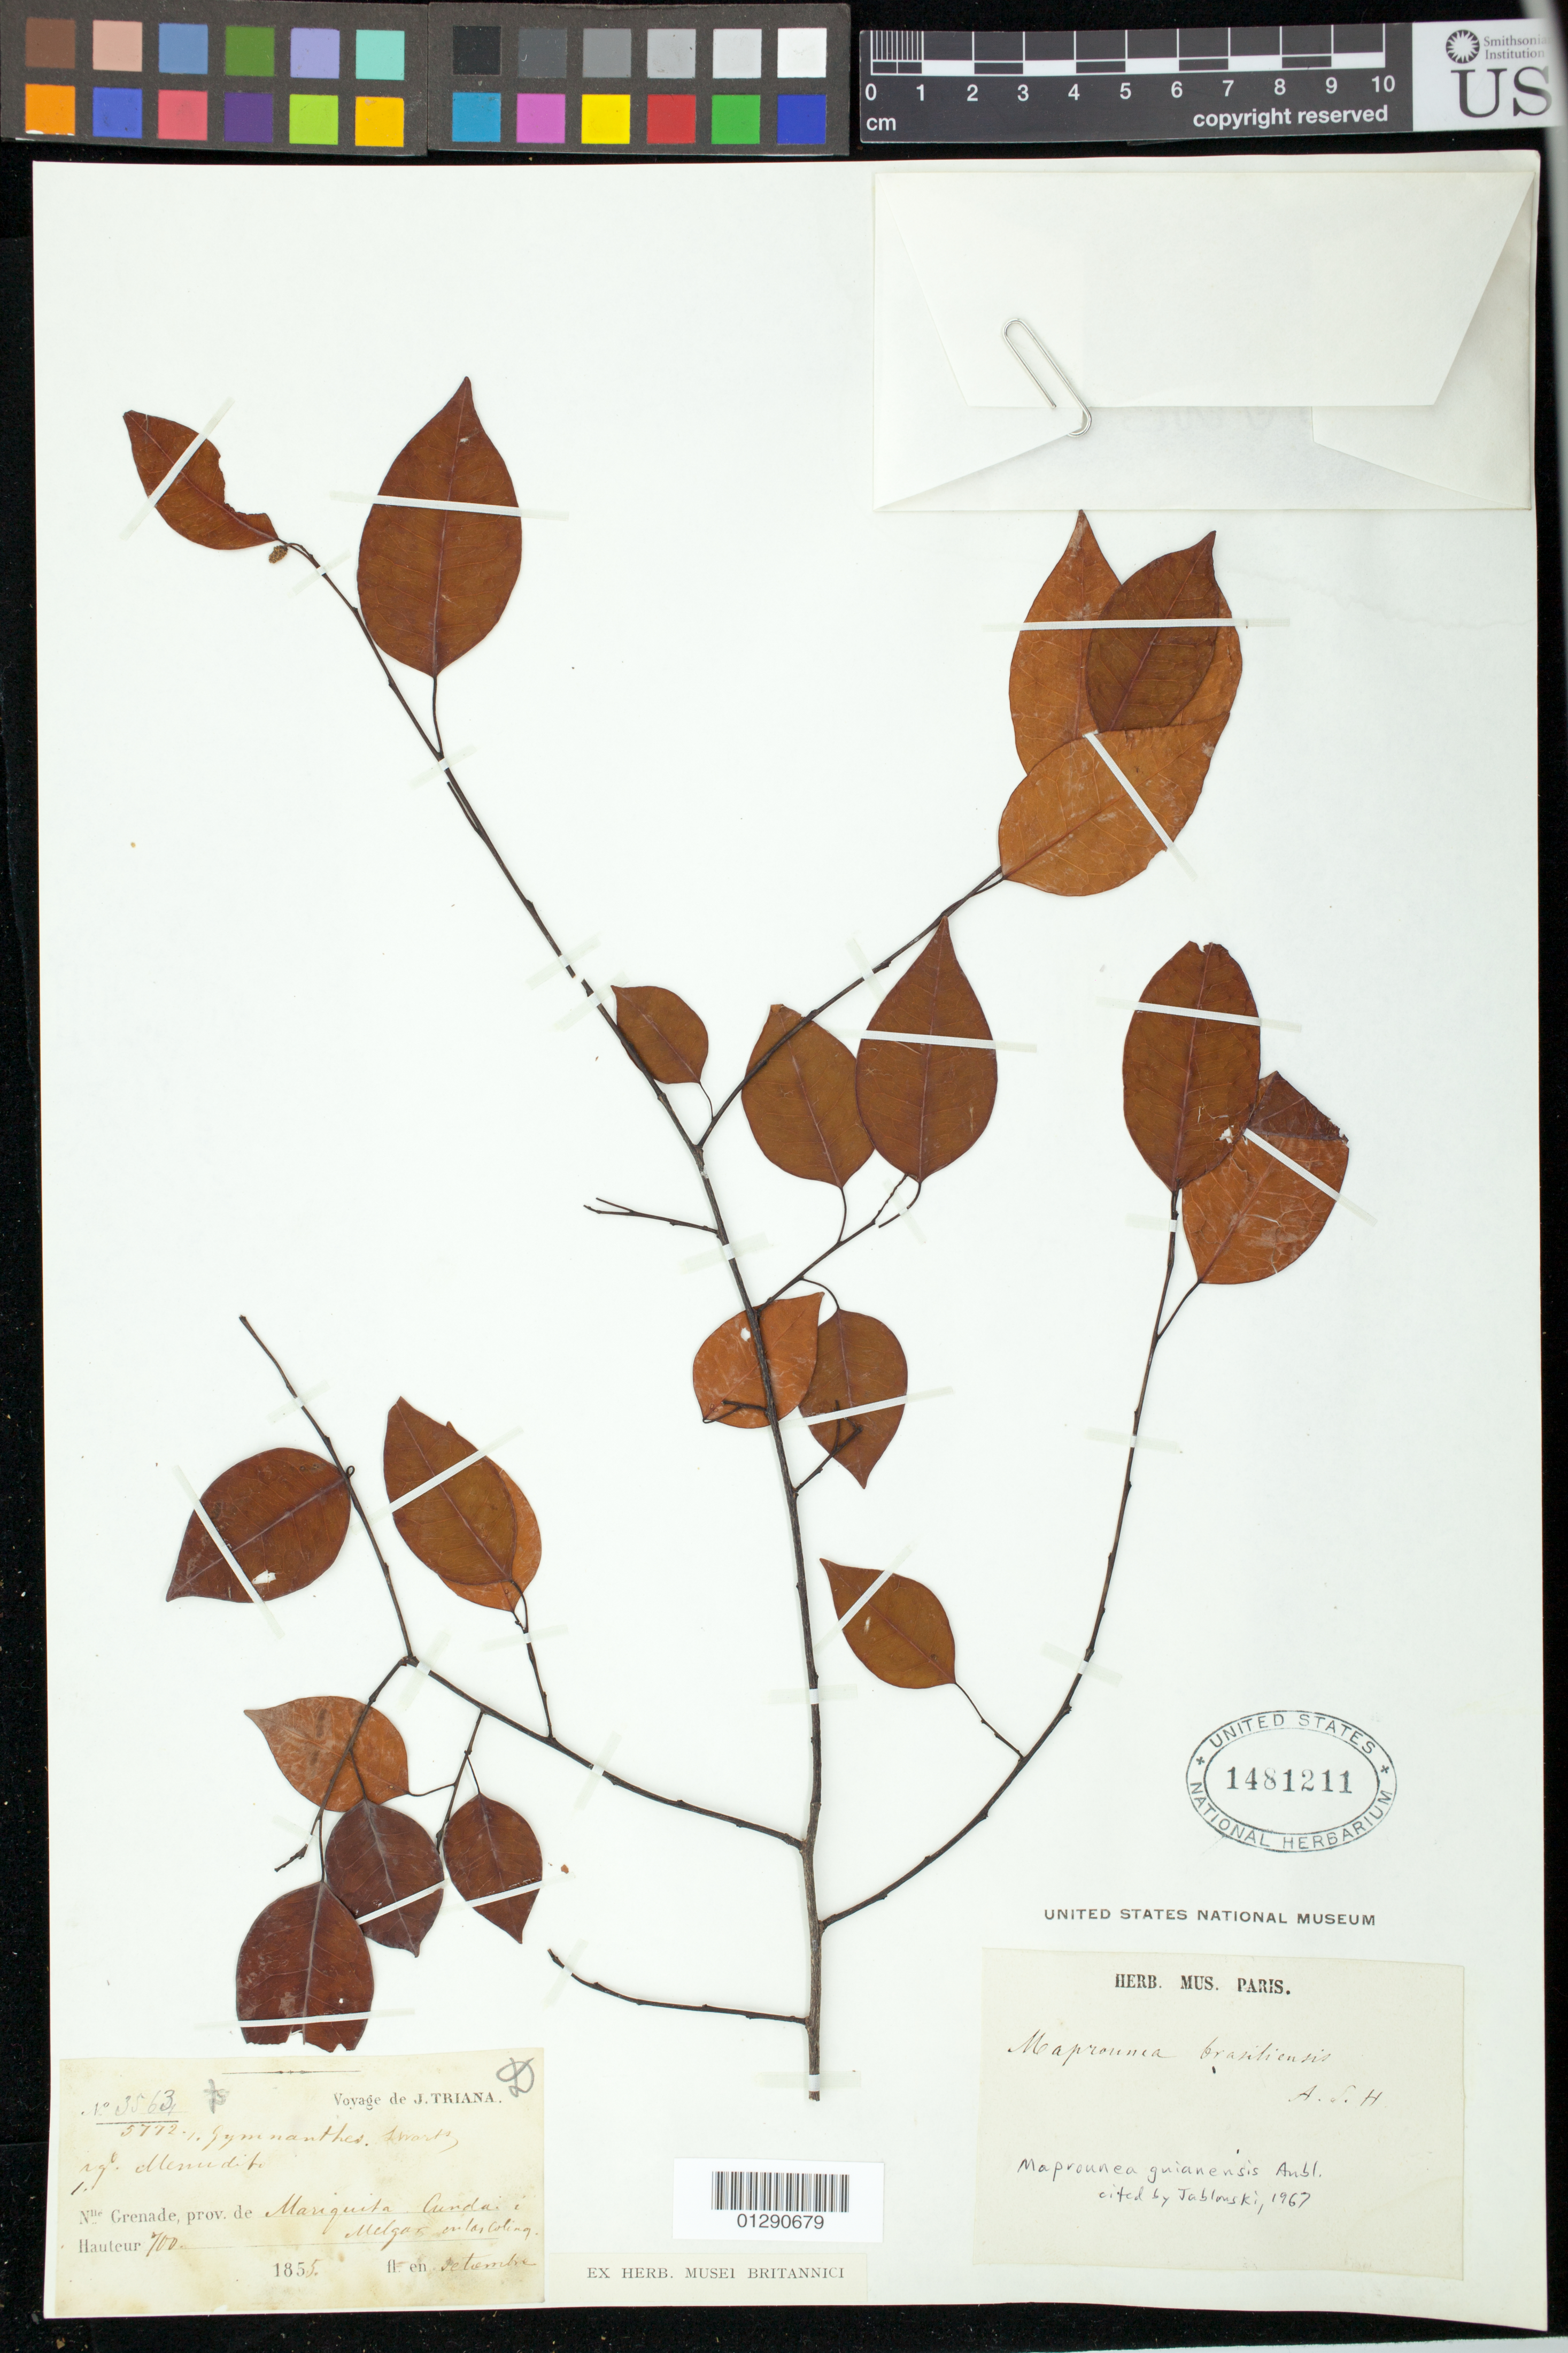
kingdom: Plantae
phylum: Tracheophyta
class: Magnoliopsida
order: Malpighiales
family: Euphorbiaceae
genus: Maprounea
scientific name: Maprounea guianensis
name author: Aubl.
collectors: J. J. Triana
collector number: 3563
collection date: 1855-09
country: Colombia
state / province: Tolima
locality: Mariquita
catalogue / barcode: US 1481211